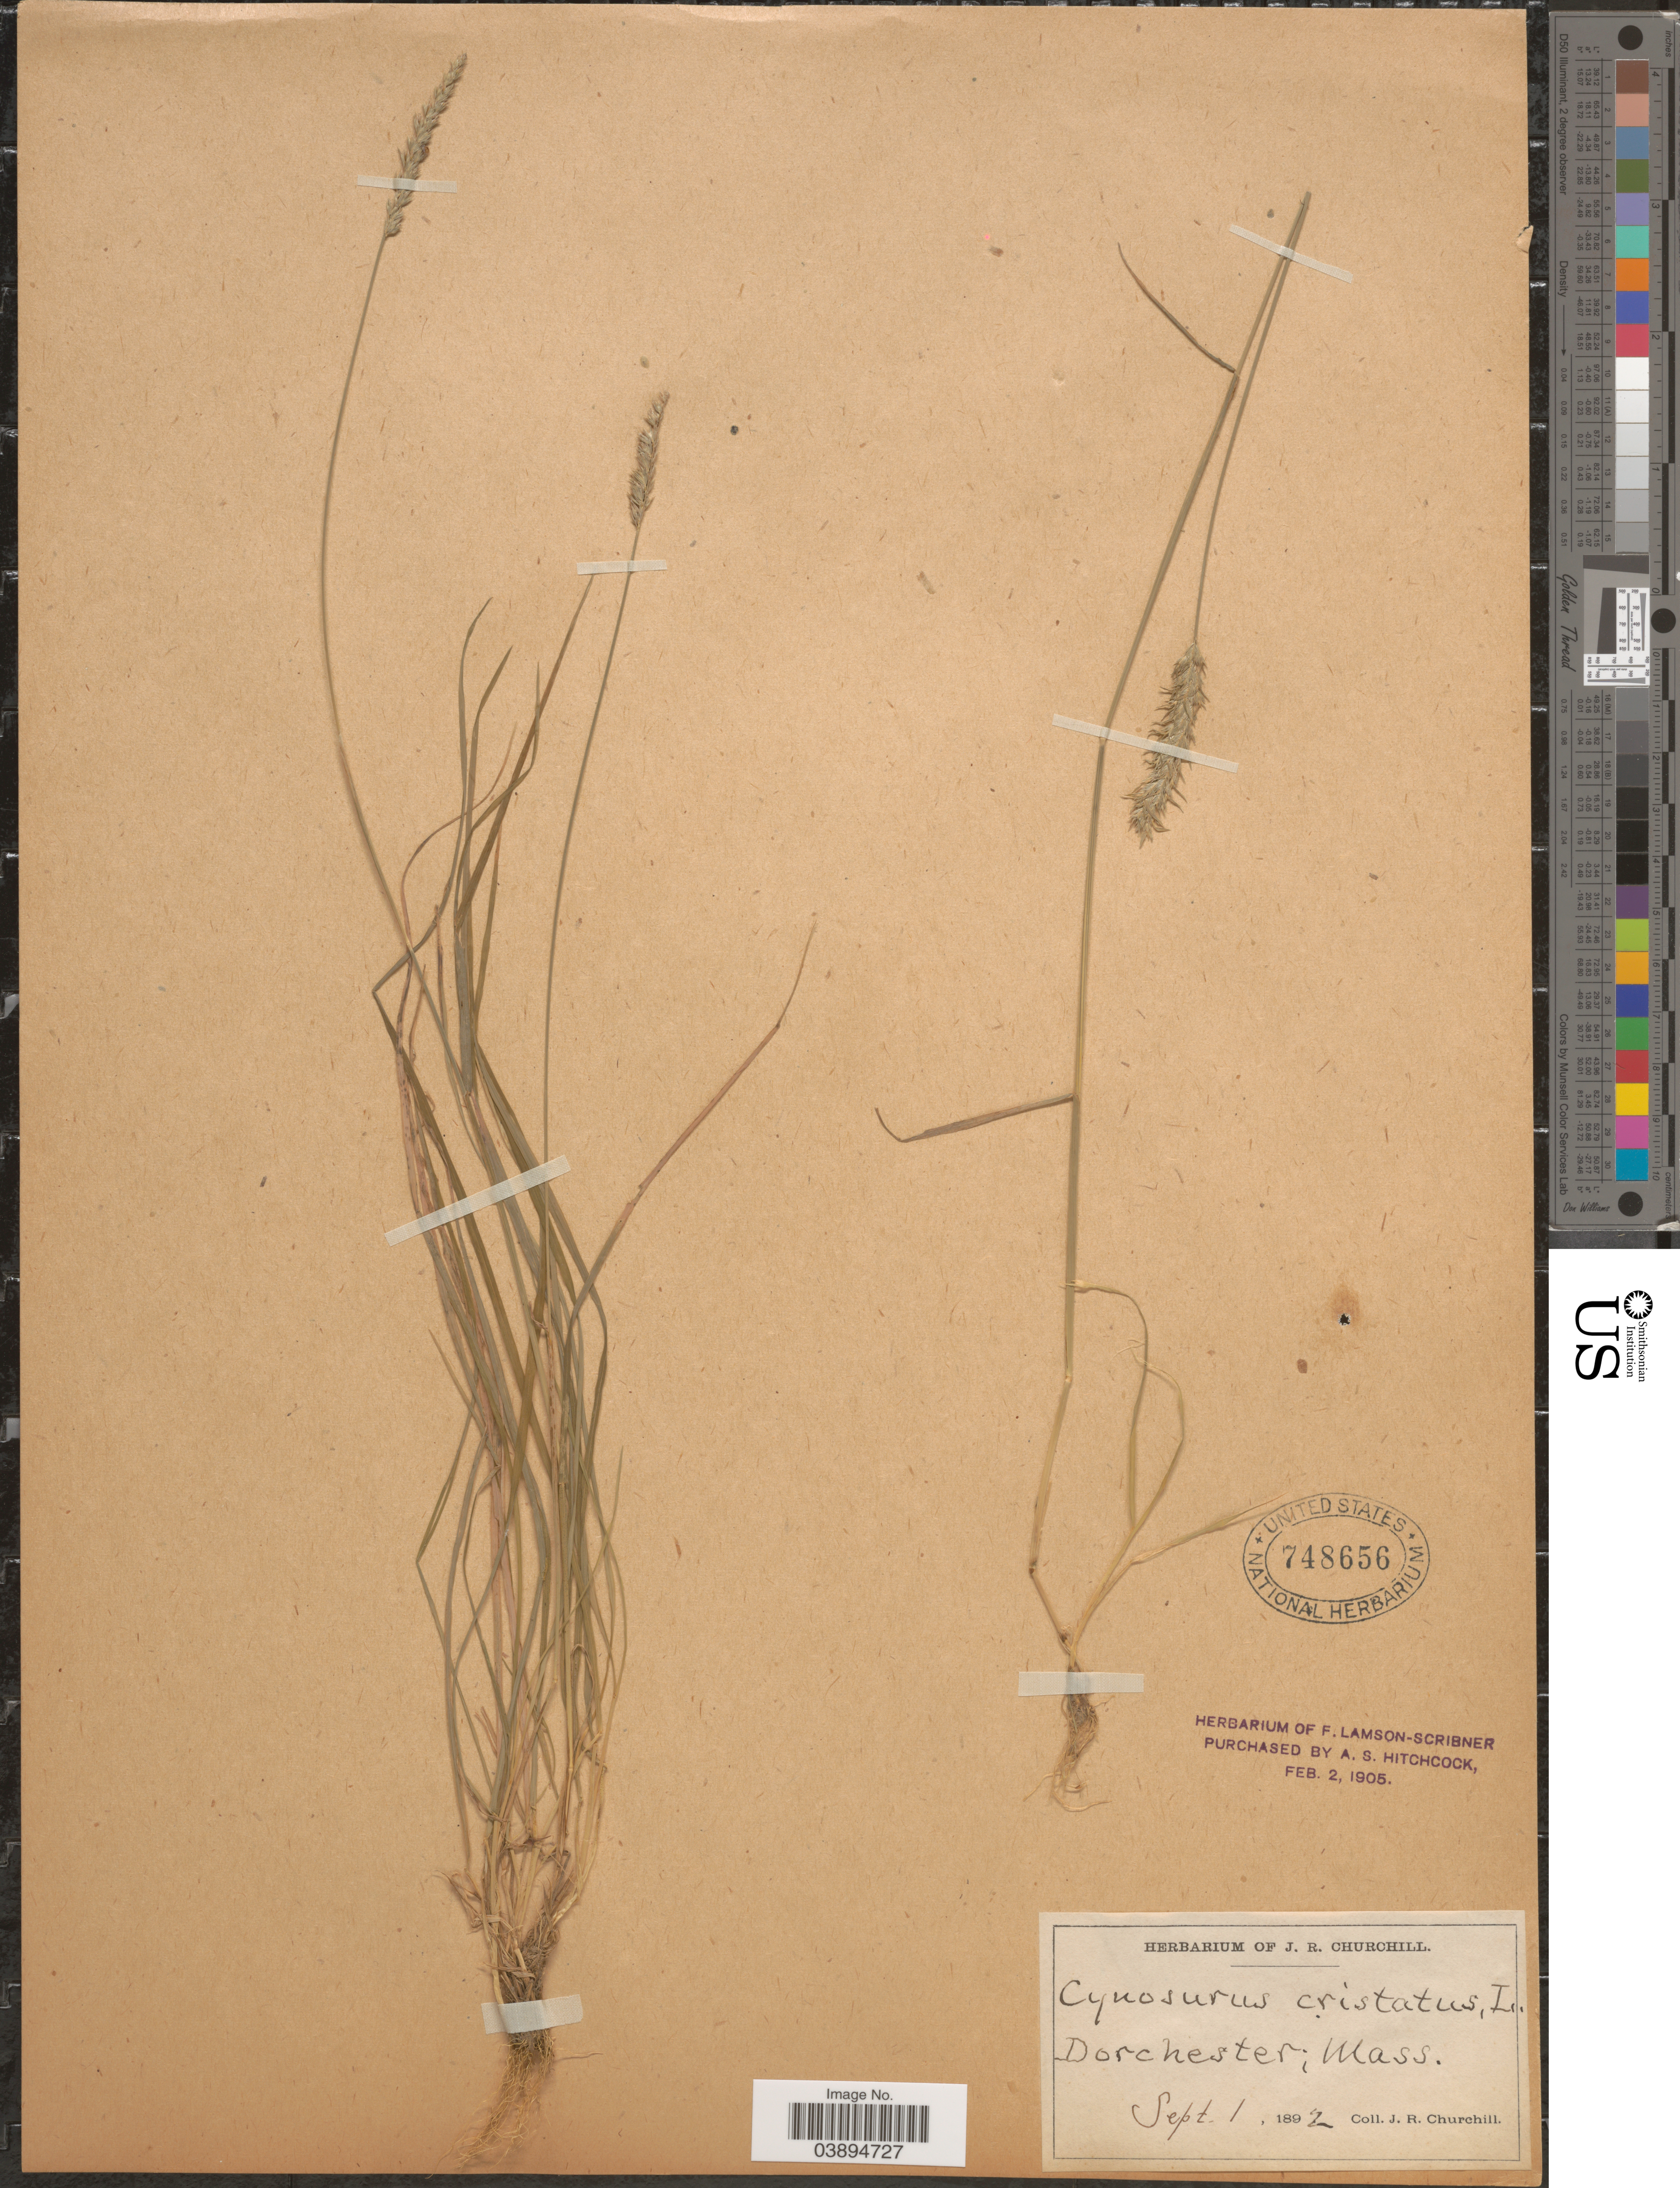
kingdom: Plantae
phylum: Tracheophyta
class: Liliopsida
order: Poales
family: Poaceae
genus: Cynosurus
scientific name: Cynosurus cristatus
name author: L.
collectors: J. Churchill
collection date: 1892-09-01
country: United States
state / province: Massachusetts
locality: Dorchester.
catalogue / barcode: US 748656